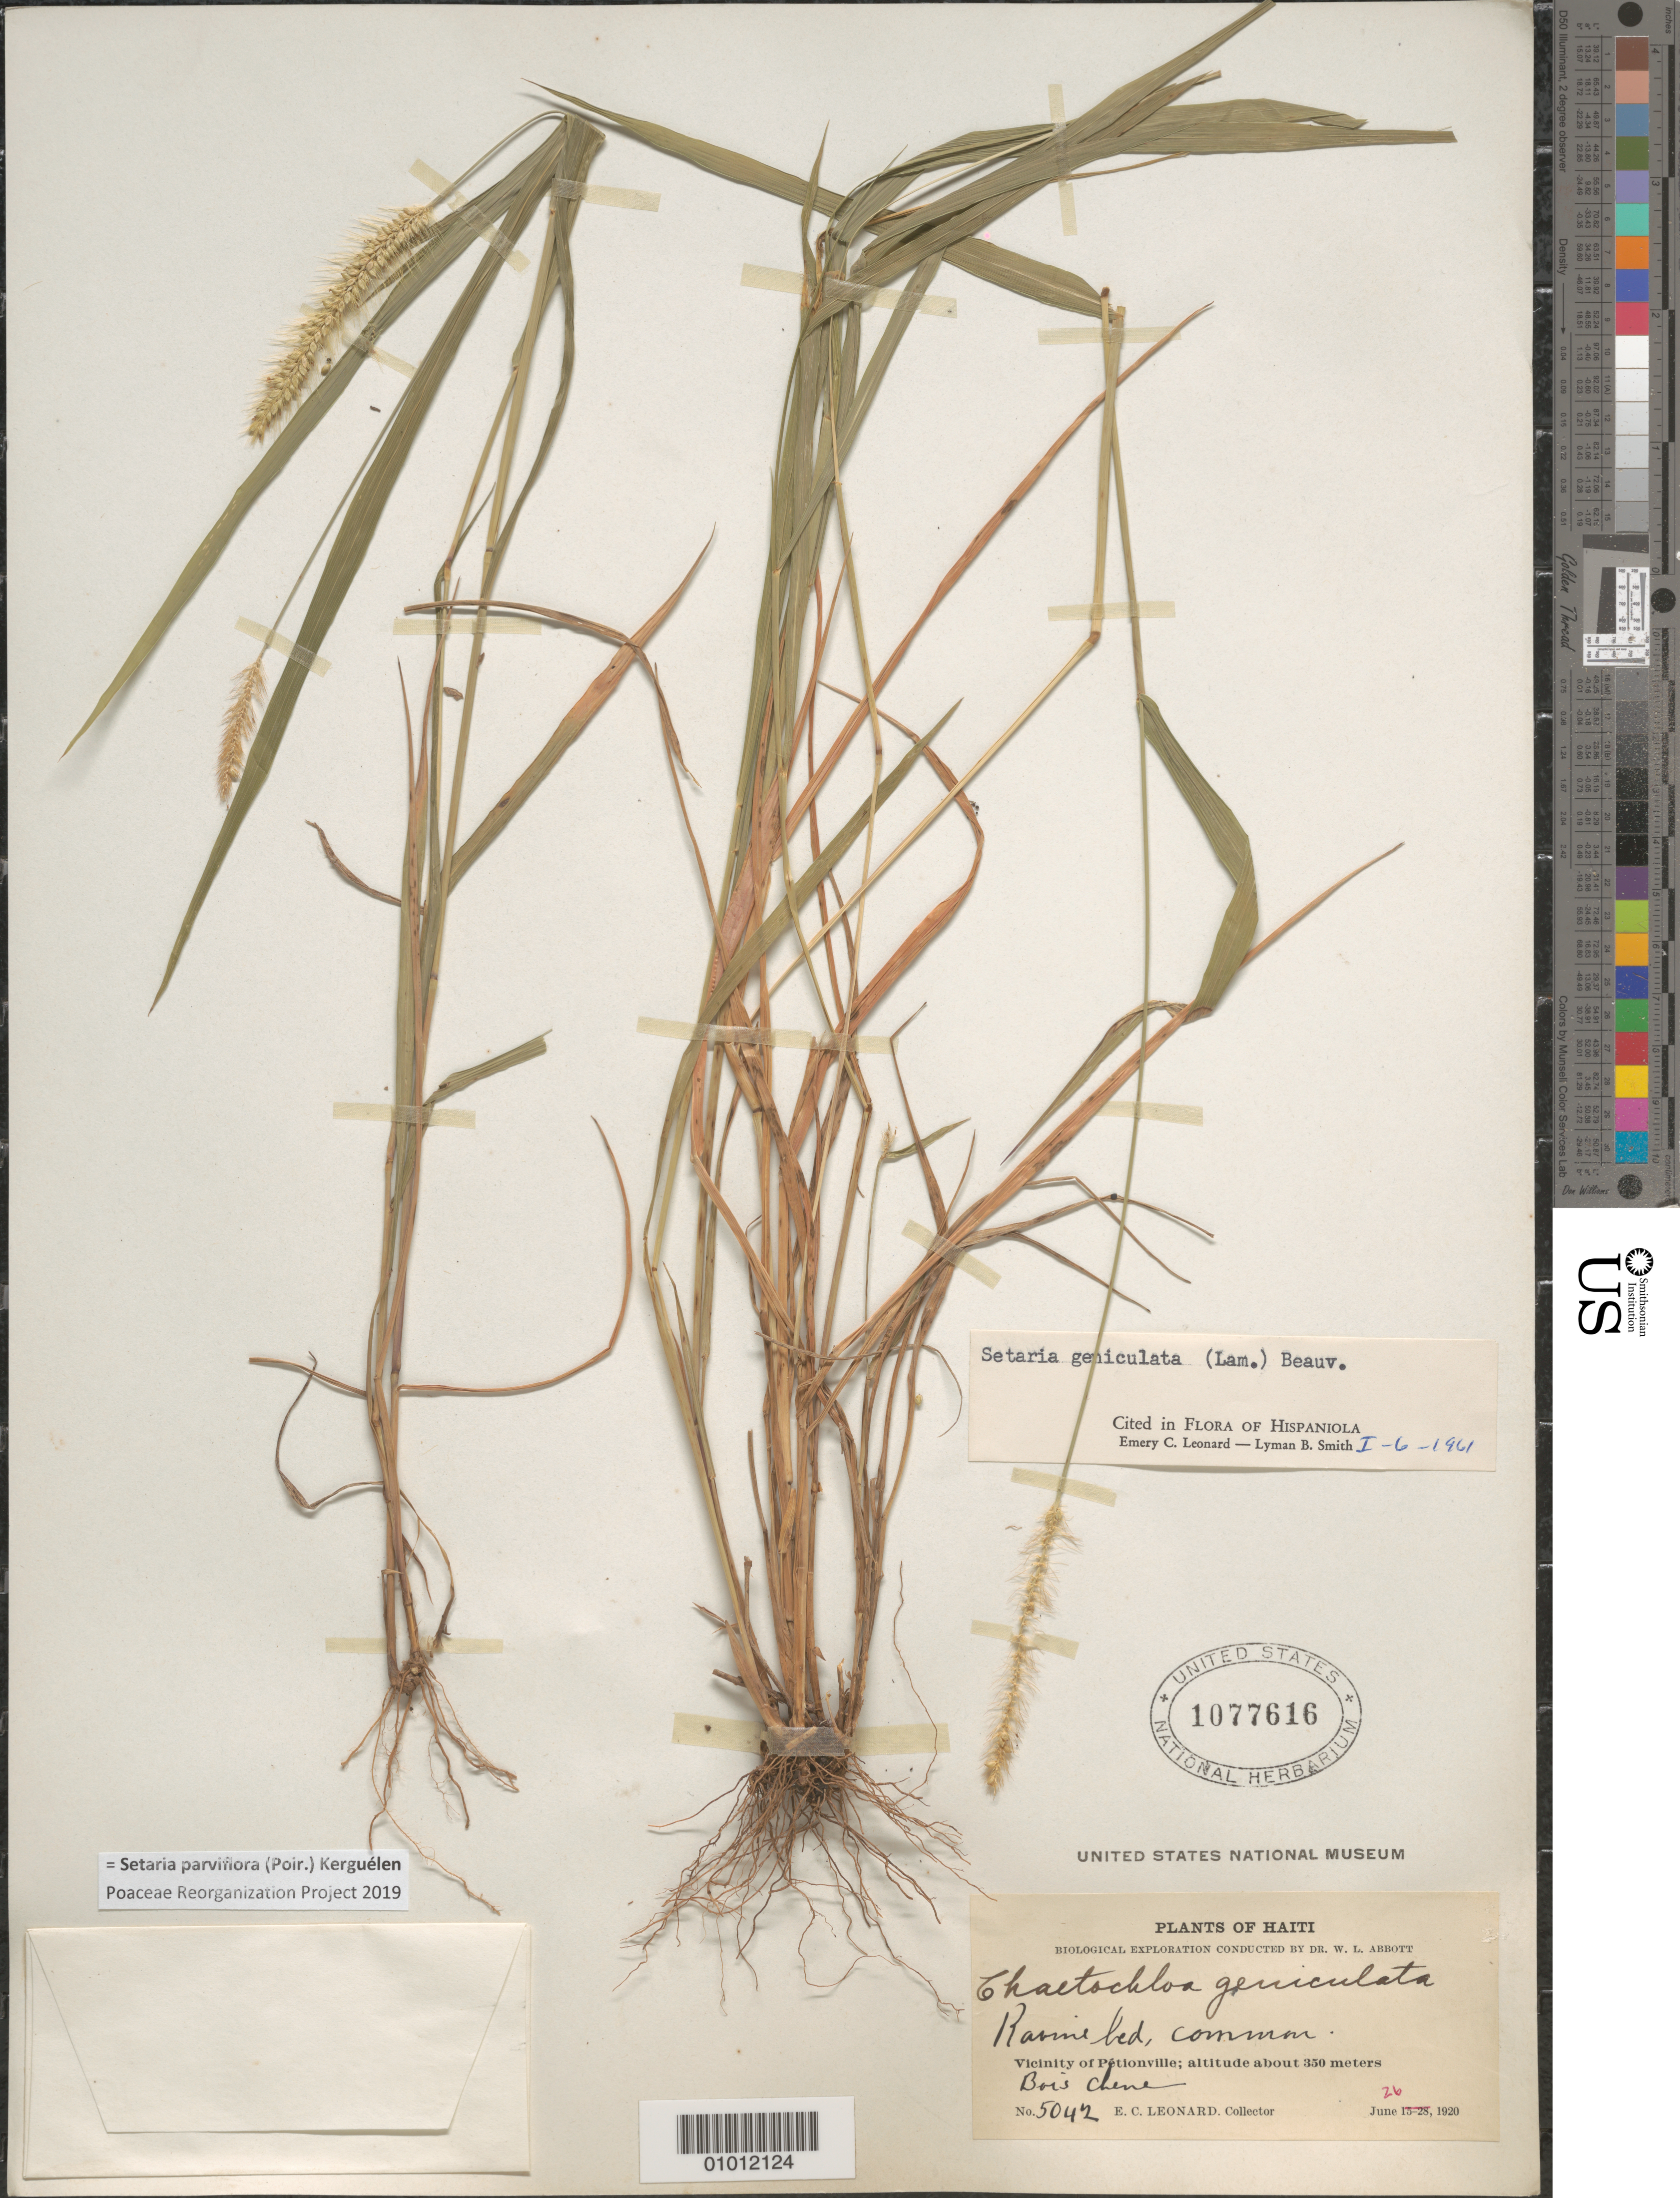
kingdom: Plantae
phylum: Tracheophyta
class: Liliopsida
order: Poales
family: Poaceae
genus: Setaria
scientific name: Setaria parviflora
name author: (Poir.) Kerguélen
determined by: Poaceae Reorganization Project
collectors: E. C. Leonard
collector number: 5042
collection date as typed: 26 Jun 1920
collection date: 1920-06-26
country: Haiti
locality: Vicinity of Petionville, Bois Chene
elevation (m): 350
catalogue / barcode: US 1077616